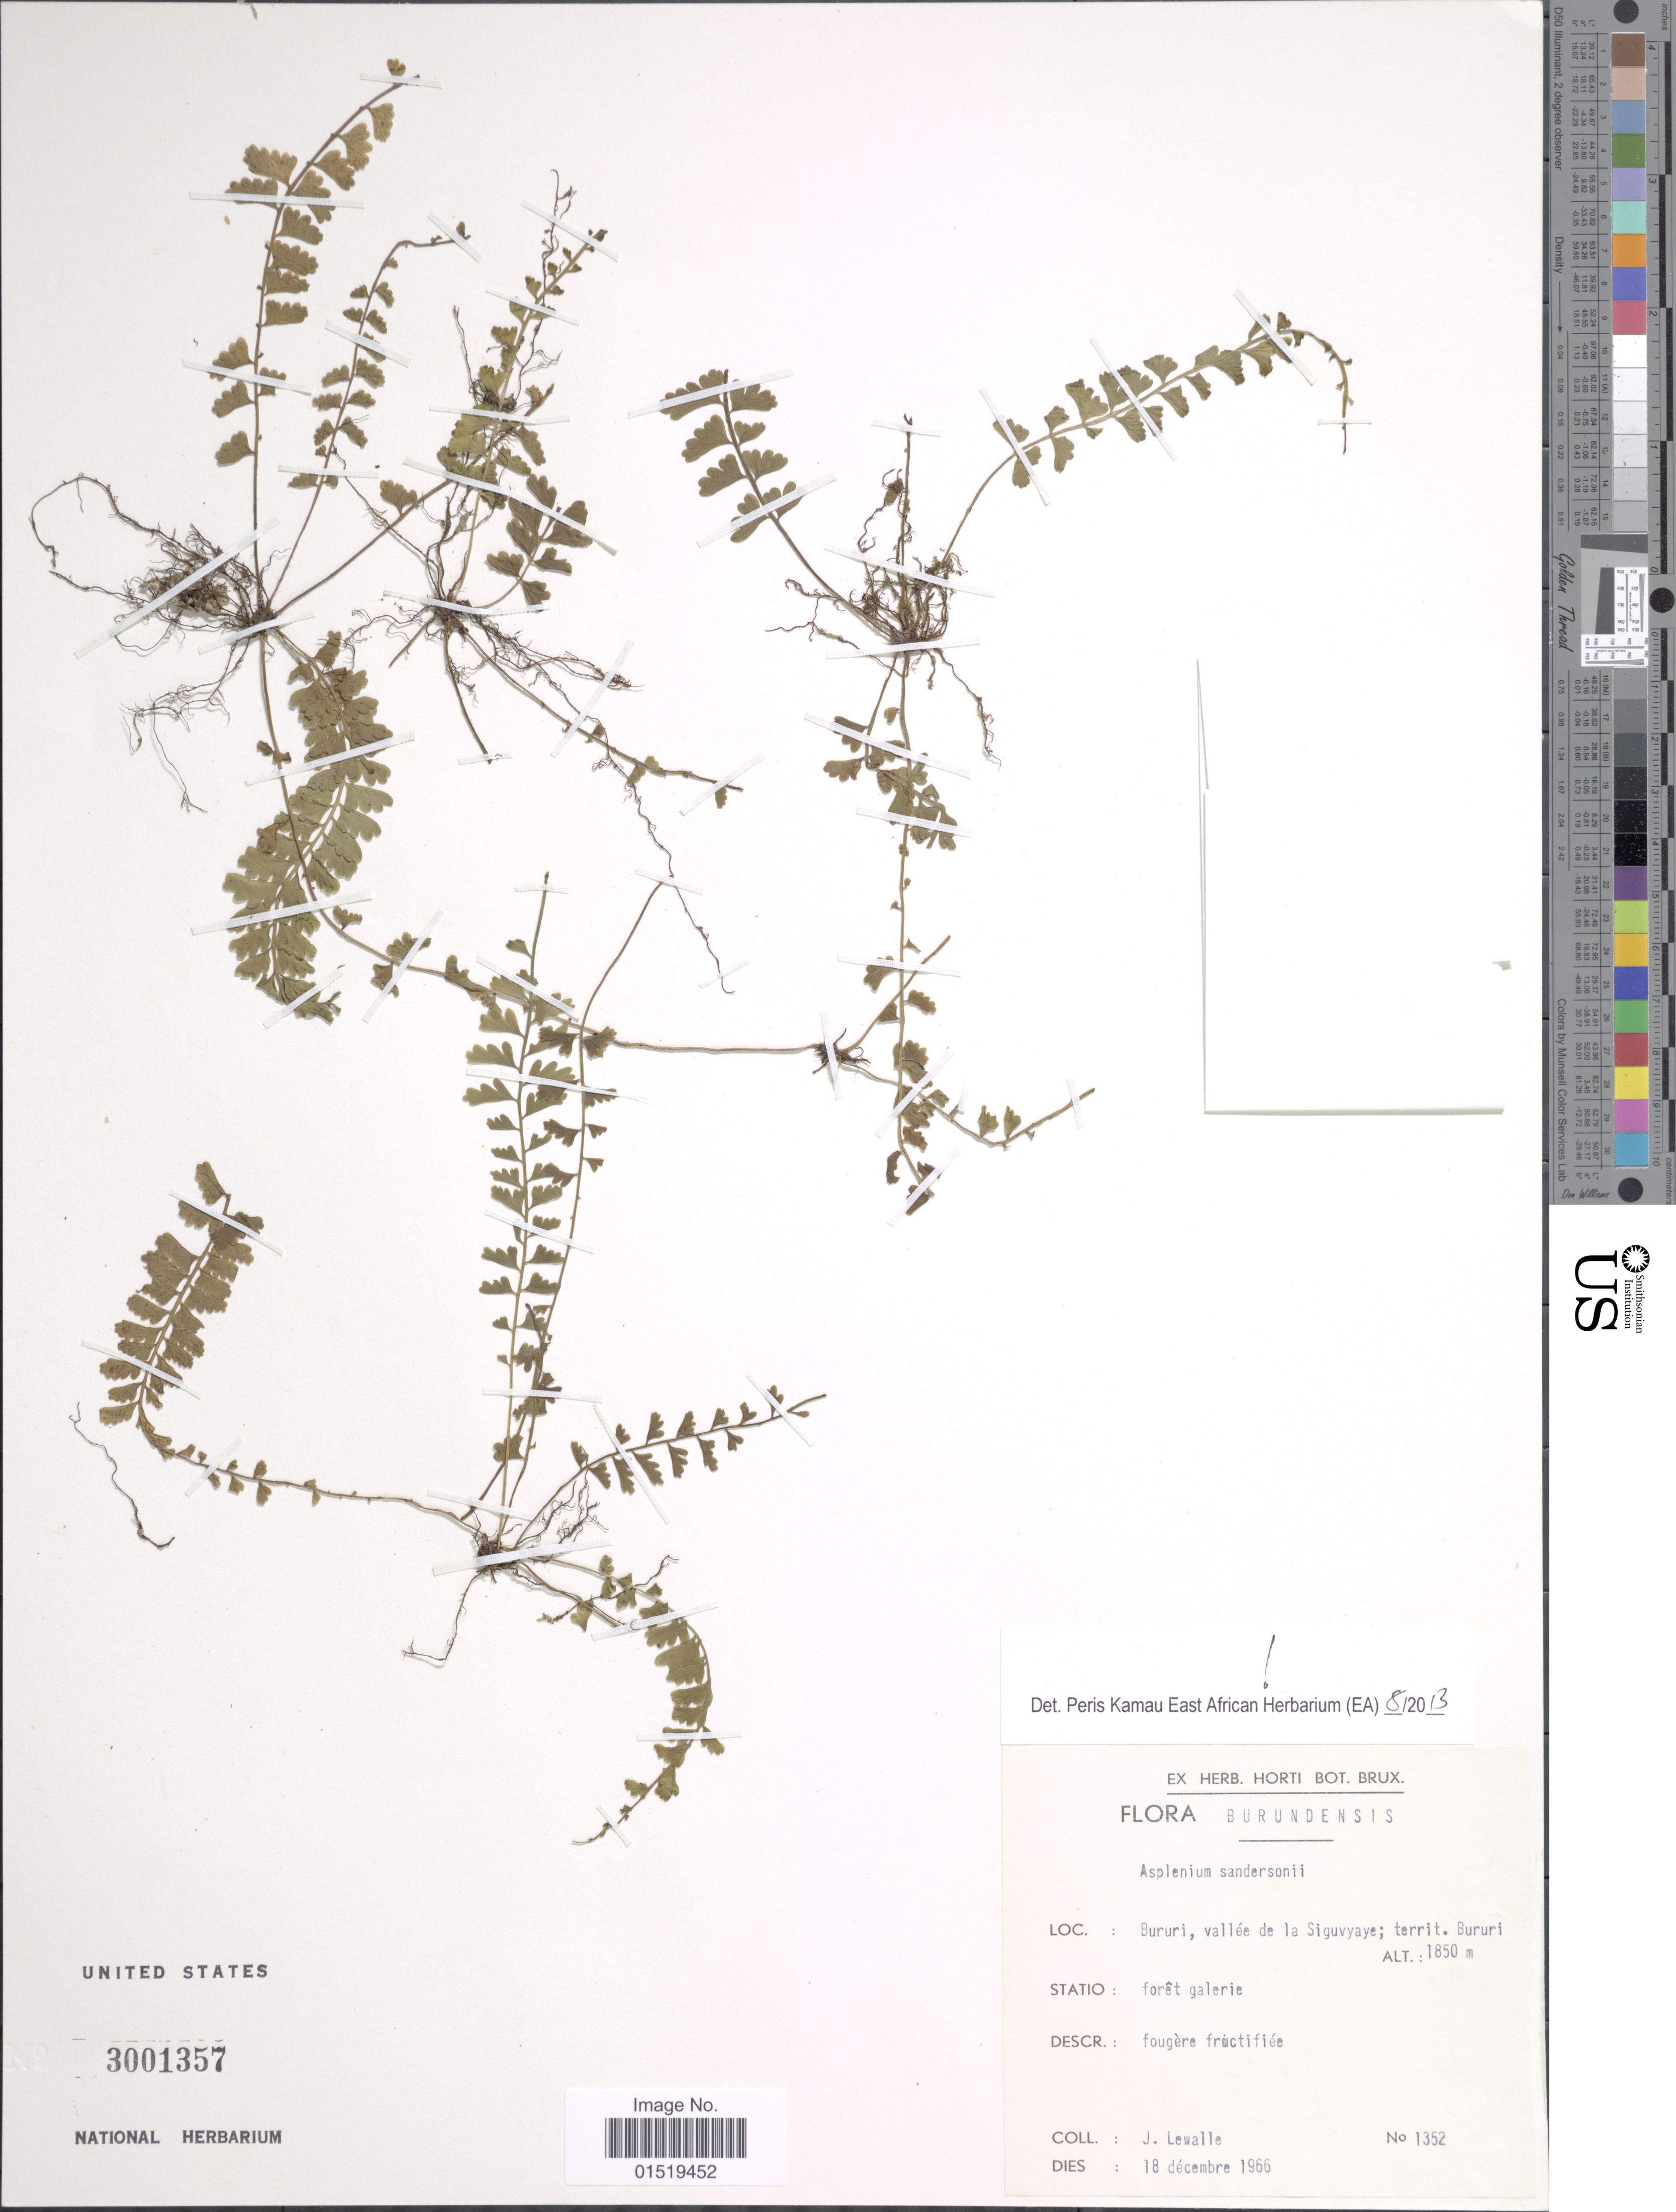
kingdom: Plantae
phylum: Tracheophyta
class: Polypodiopsida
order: Polypodiales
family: Aspleniaceae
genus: Asplenium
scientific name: Asplenium sandersonii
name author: Hook.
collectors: J. Lewalle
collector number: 1352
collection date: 1966-02-18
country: Burundi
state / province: Bururi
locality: Bururi, vallée de la Siguvyaye; territ. Bururi.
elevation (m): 1850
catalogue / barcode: US 3001357